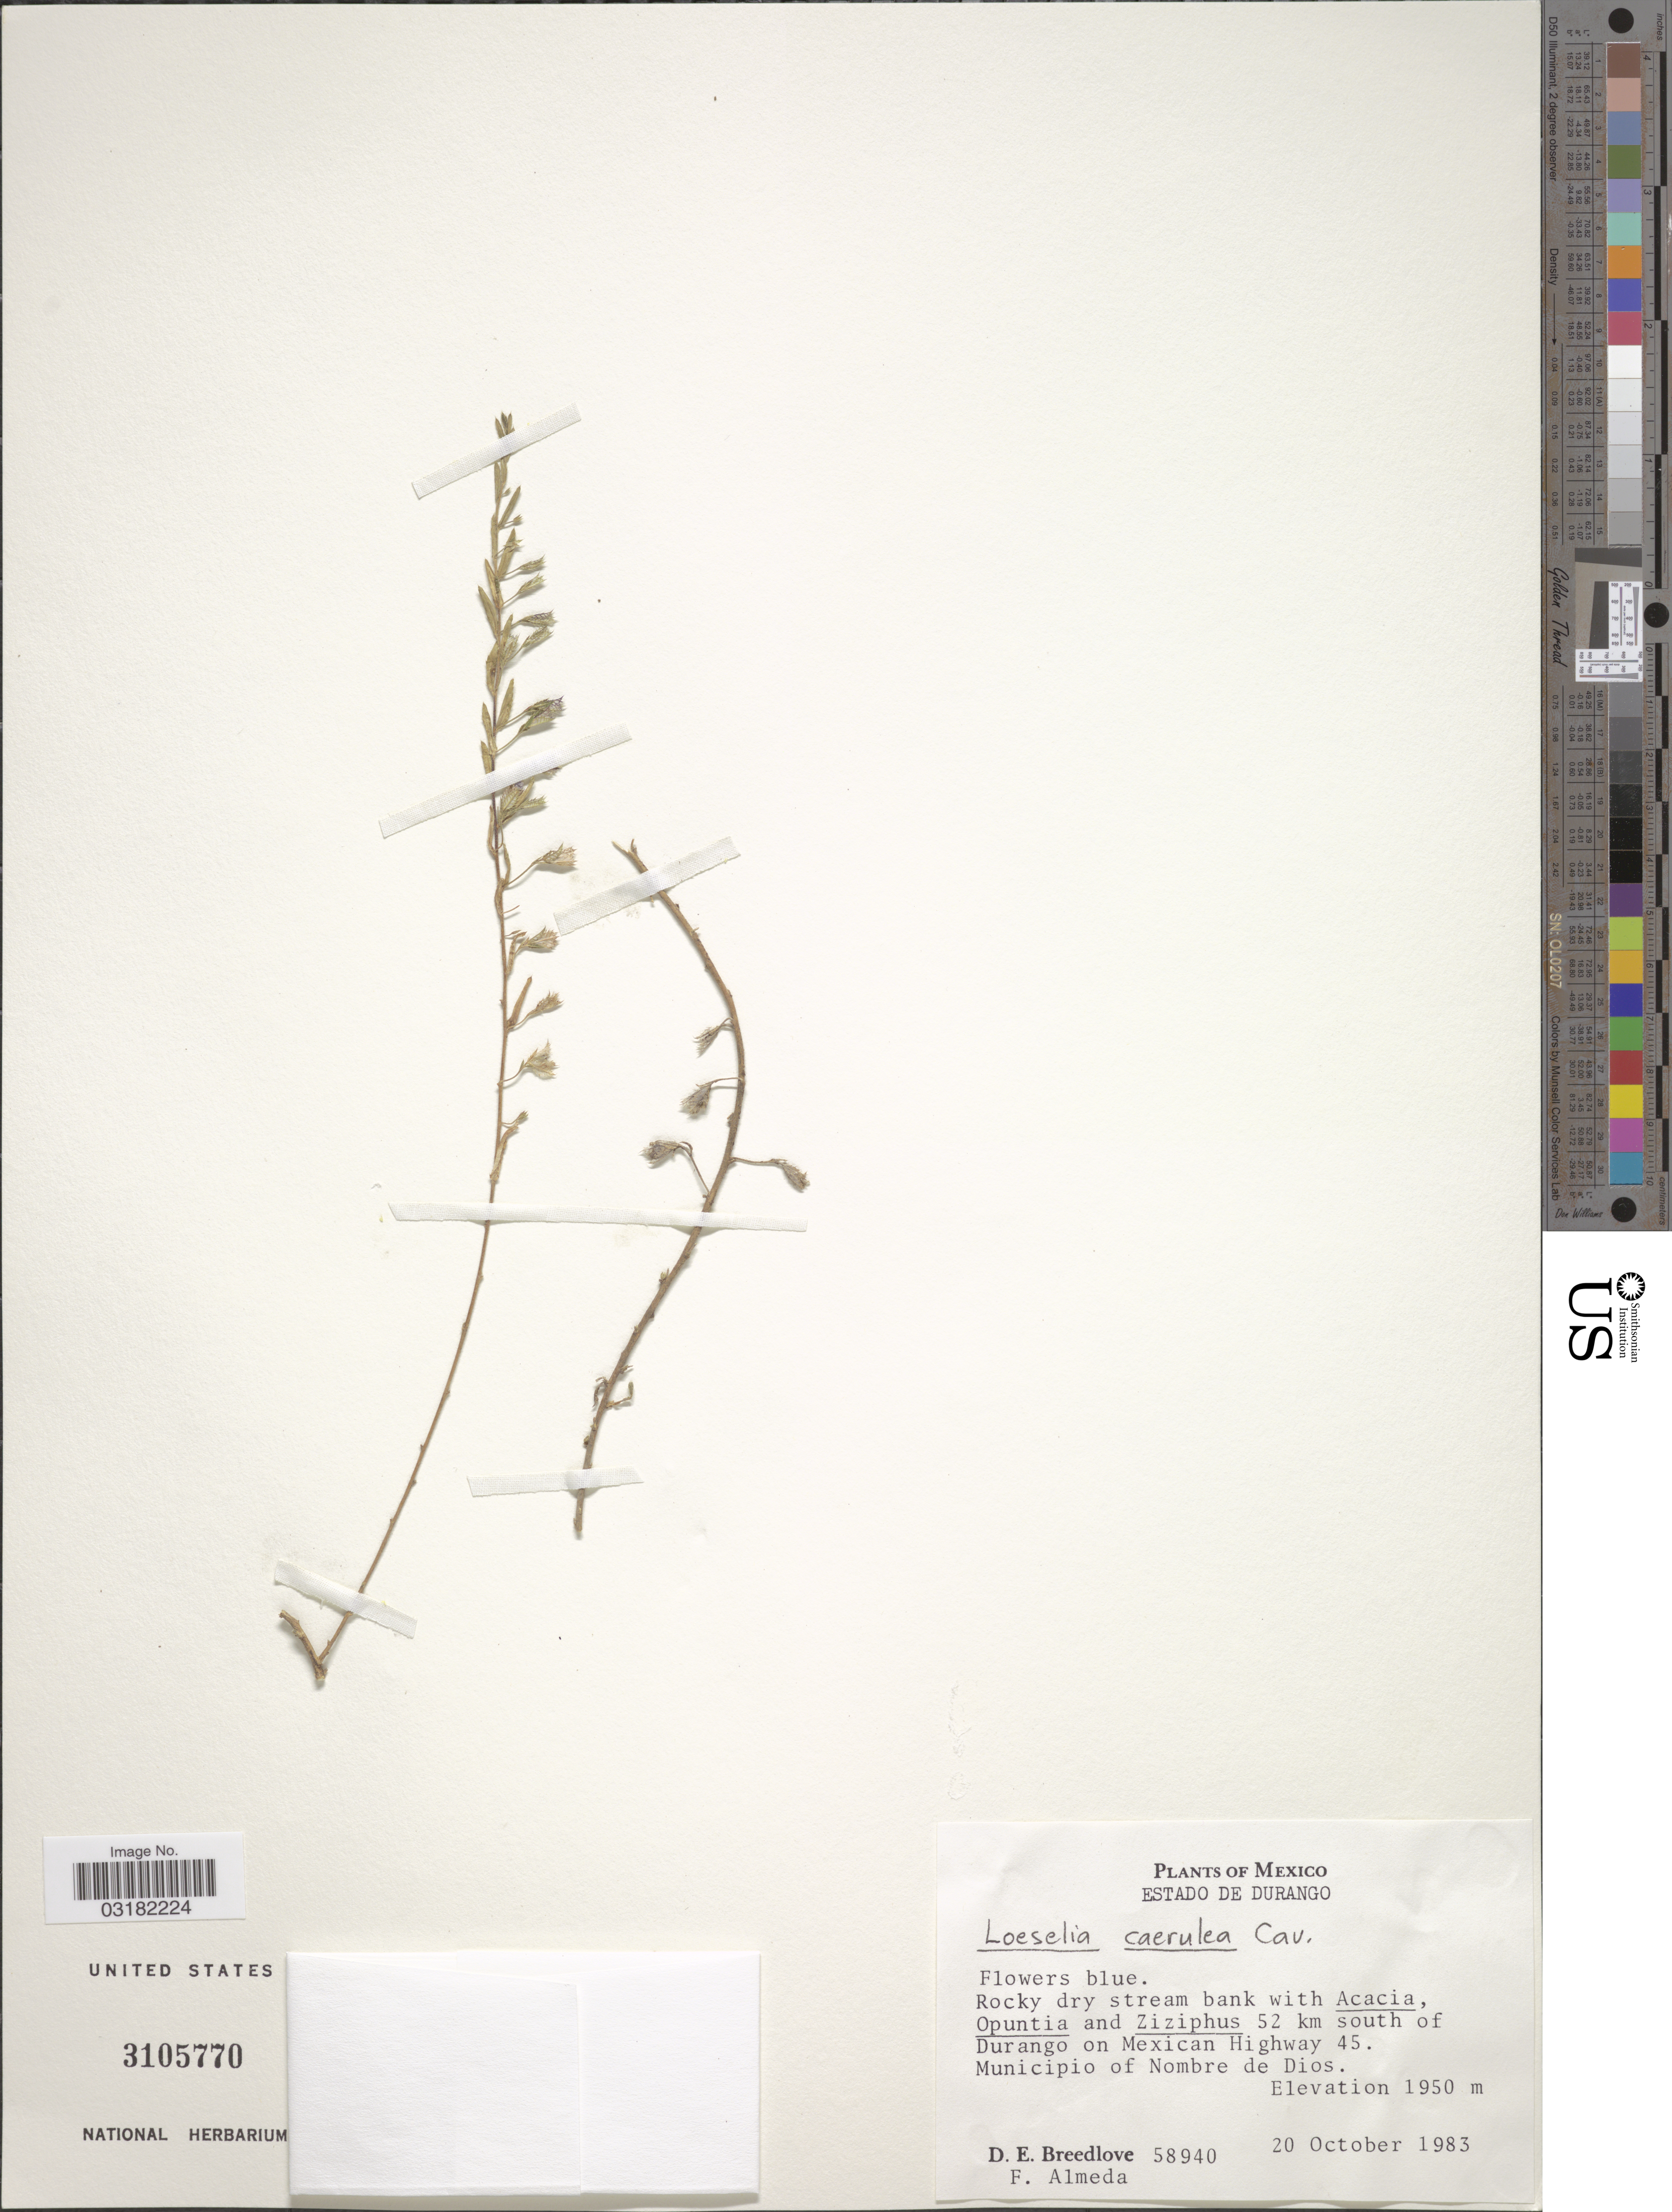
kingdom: Plantae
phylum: Tracheophyta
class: Magnoliopsida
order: Ericales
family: Polemoniaceae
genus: Loeselia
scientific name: Loeselia caerulea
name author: (Cav.) G. Don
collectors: D. E. Breedlove & F. Almeda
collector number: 58940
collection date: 1983-10-20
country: Mexico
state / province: Durango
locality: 52 l, south of Durango on Mexican Highway45. Municipio of Nombre de Dios.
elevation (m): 1950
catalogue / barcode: US 3105770